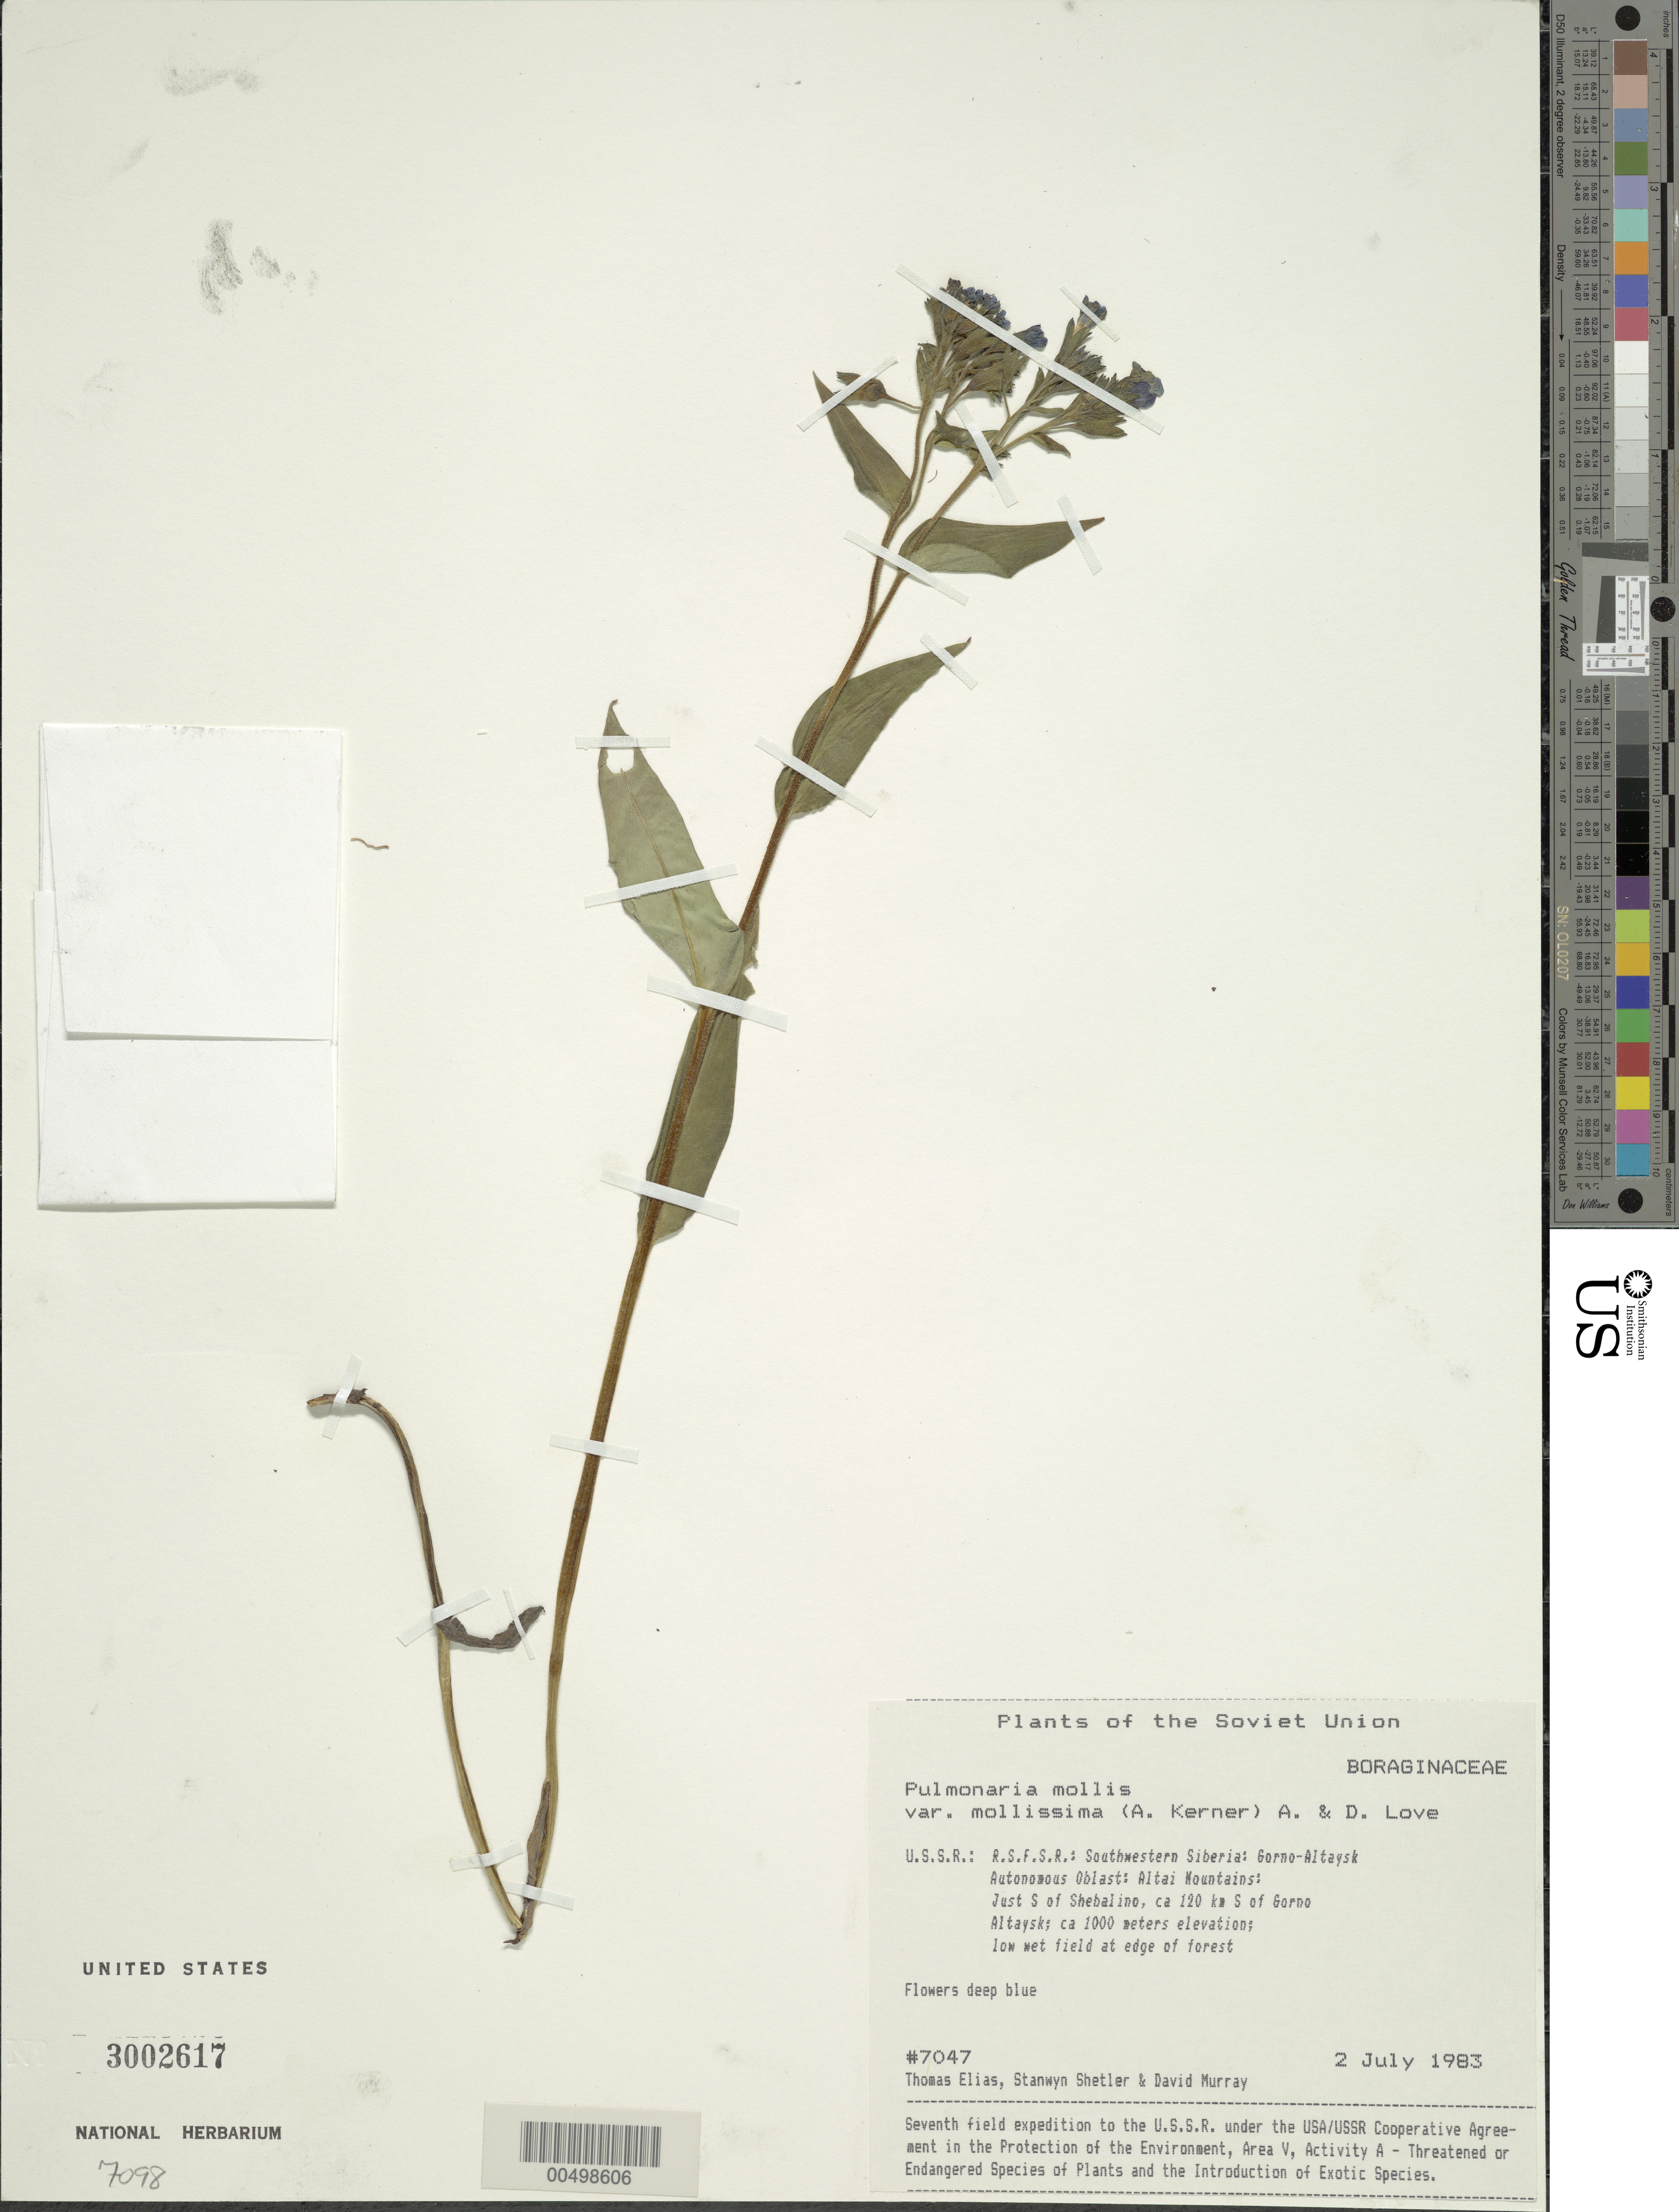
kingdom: Plantae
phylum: Tracheophyta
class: Magnoliopsida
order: Boraginales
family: Boraginaceae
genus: Pulmonaria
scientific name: Pulmonaria mollis var. mollissima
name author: (A. Kern.) Arn. & D. Löve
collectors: T. Elias, S. Shetler & D. F. Murray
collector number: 7047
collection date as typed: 02 Jul 1983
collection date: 1983-07-02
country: Russian Federation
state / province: Altai Republic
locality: Altai Mountains, just S of Shebalino, ca. 120 km S of Gorno-Altaysk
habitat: low wet field at edge of forest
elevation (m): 1000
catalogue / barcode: US 3002617